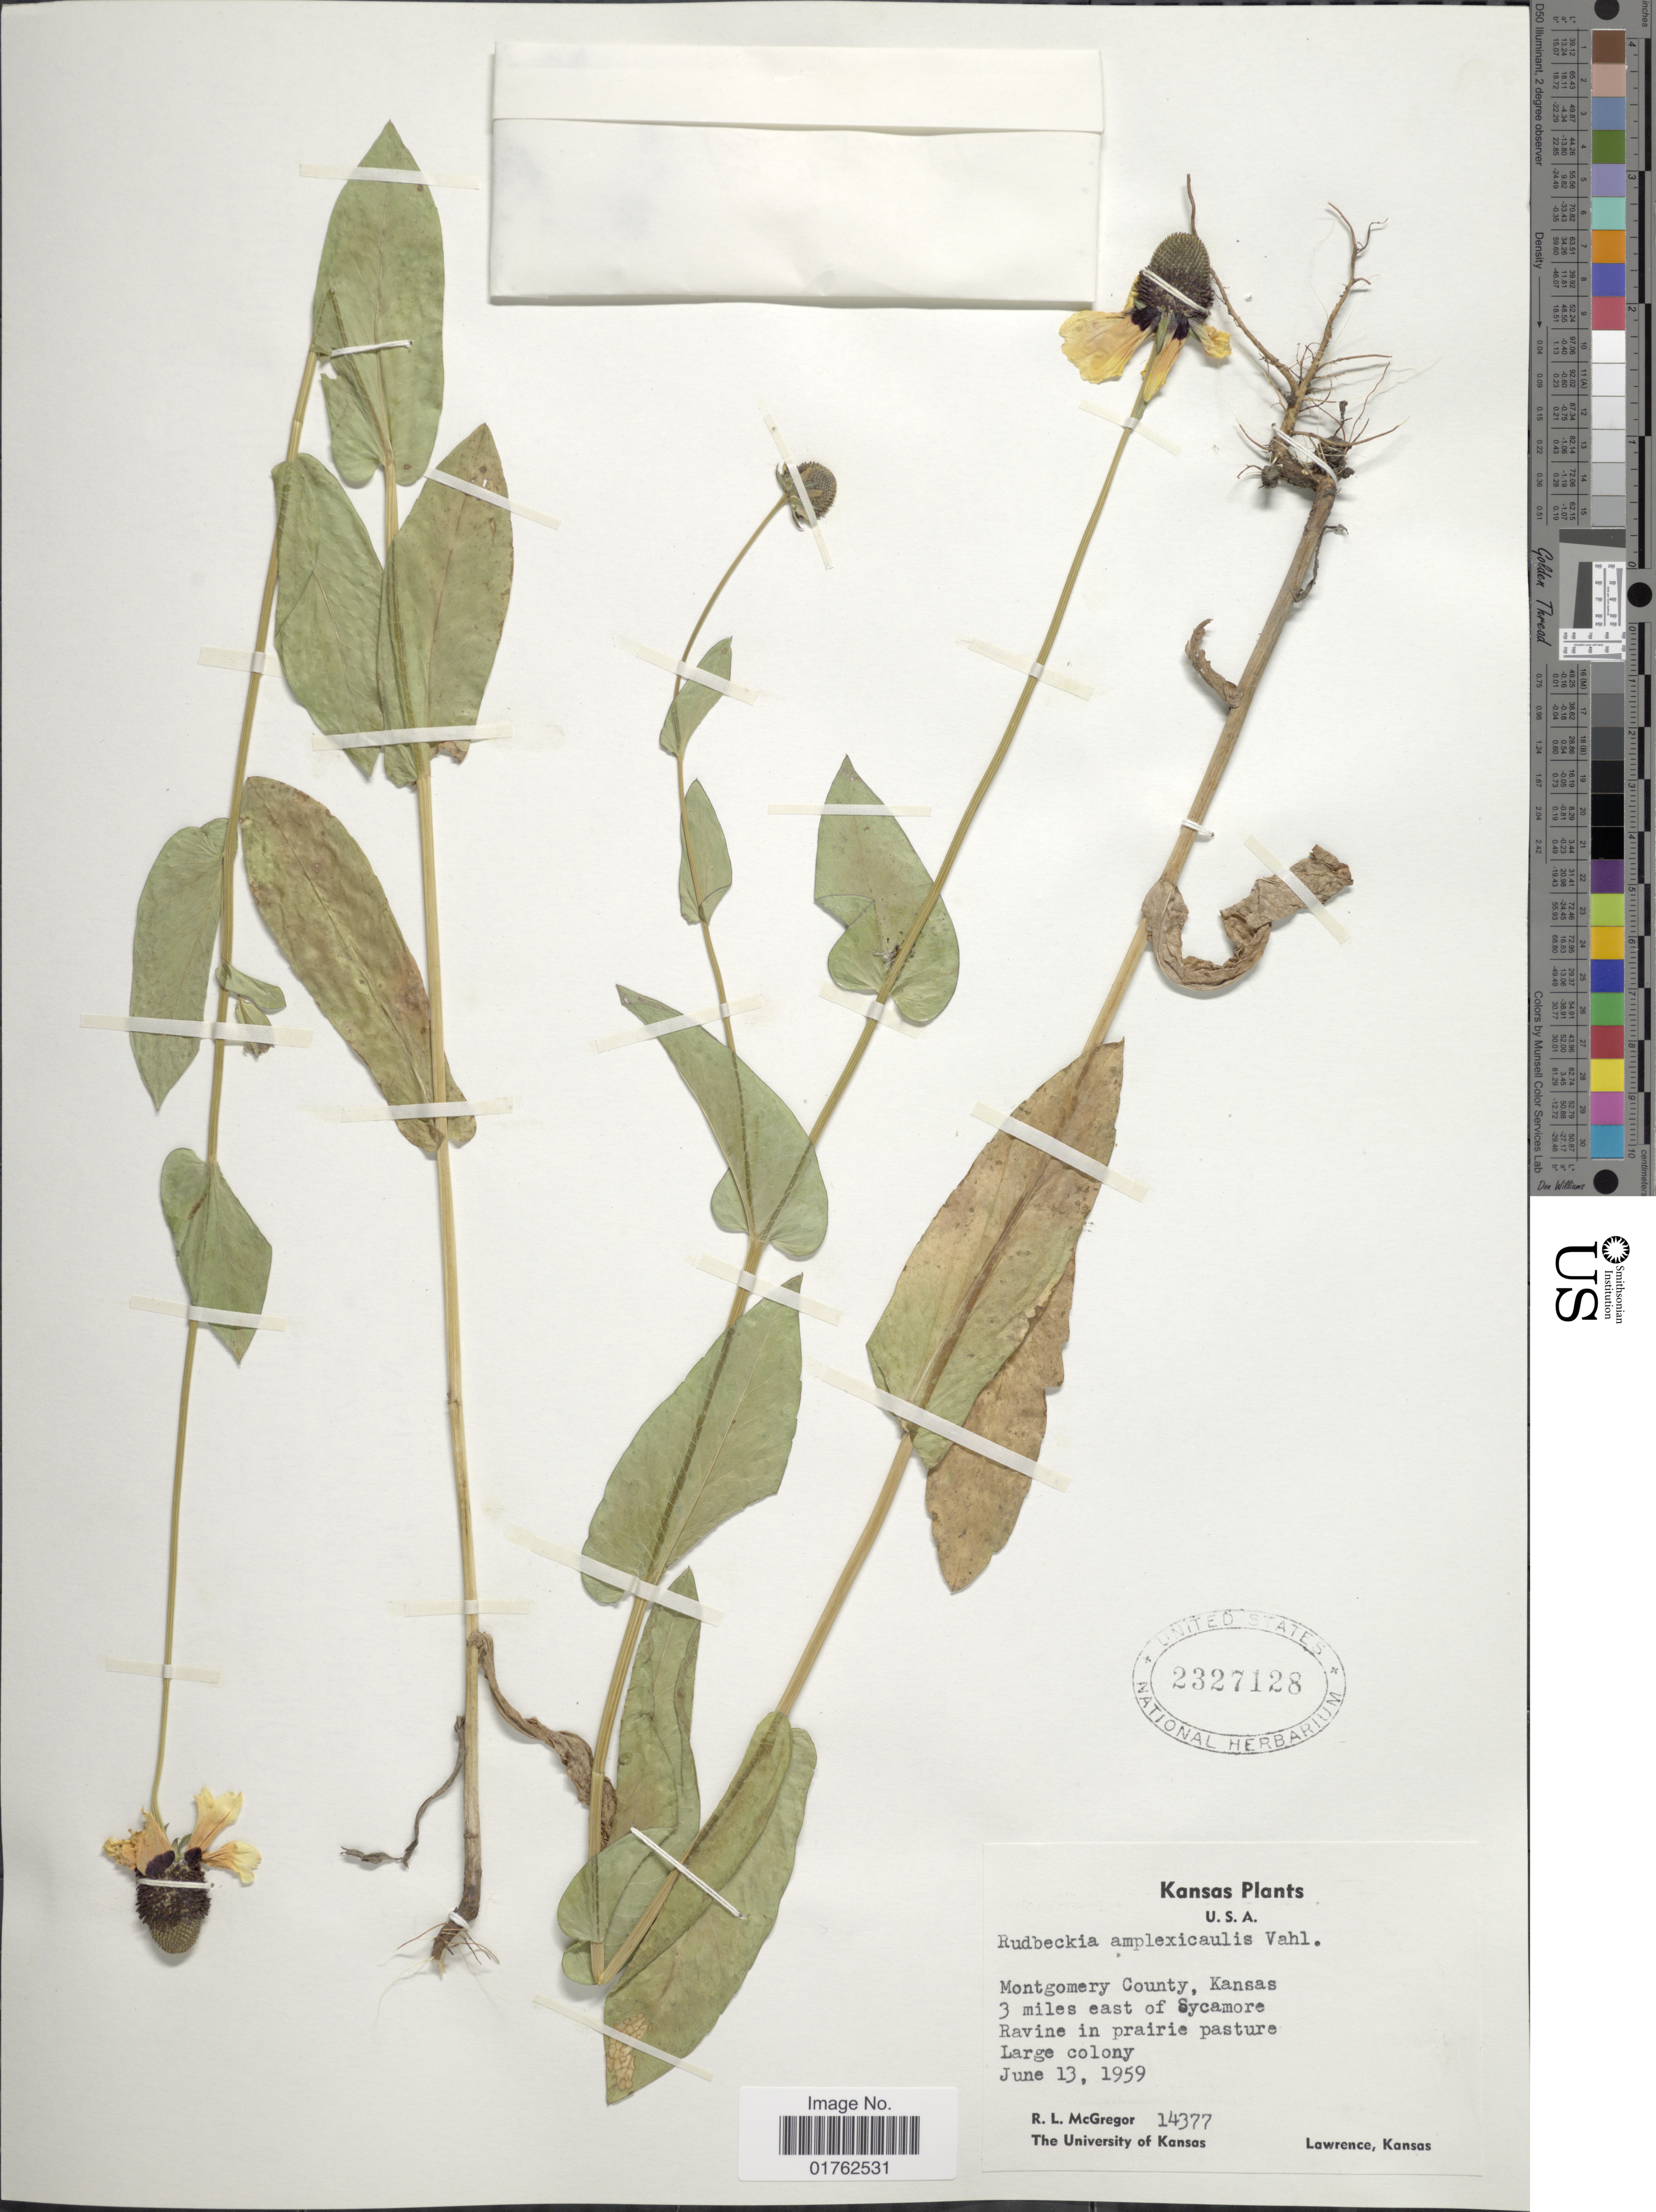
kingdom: Plantae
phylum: Tracheophyta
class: Magnoliopsida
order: Asterales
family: Asteraceae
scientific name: Dracopis amplexicaulis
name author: (Vahl) Cass.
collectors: R. McGregor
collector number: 14377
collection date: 1959-06-13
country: United States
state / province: Kansas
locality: Montgomery County, Kansas. 3 miles east of Sycamore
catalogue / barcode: US 2327128